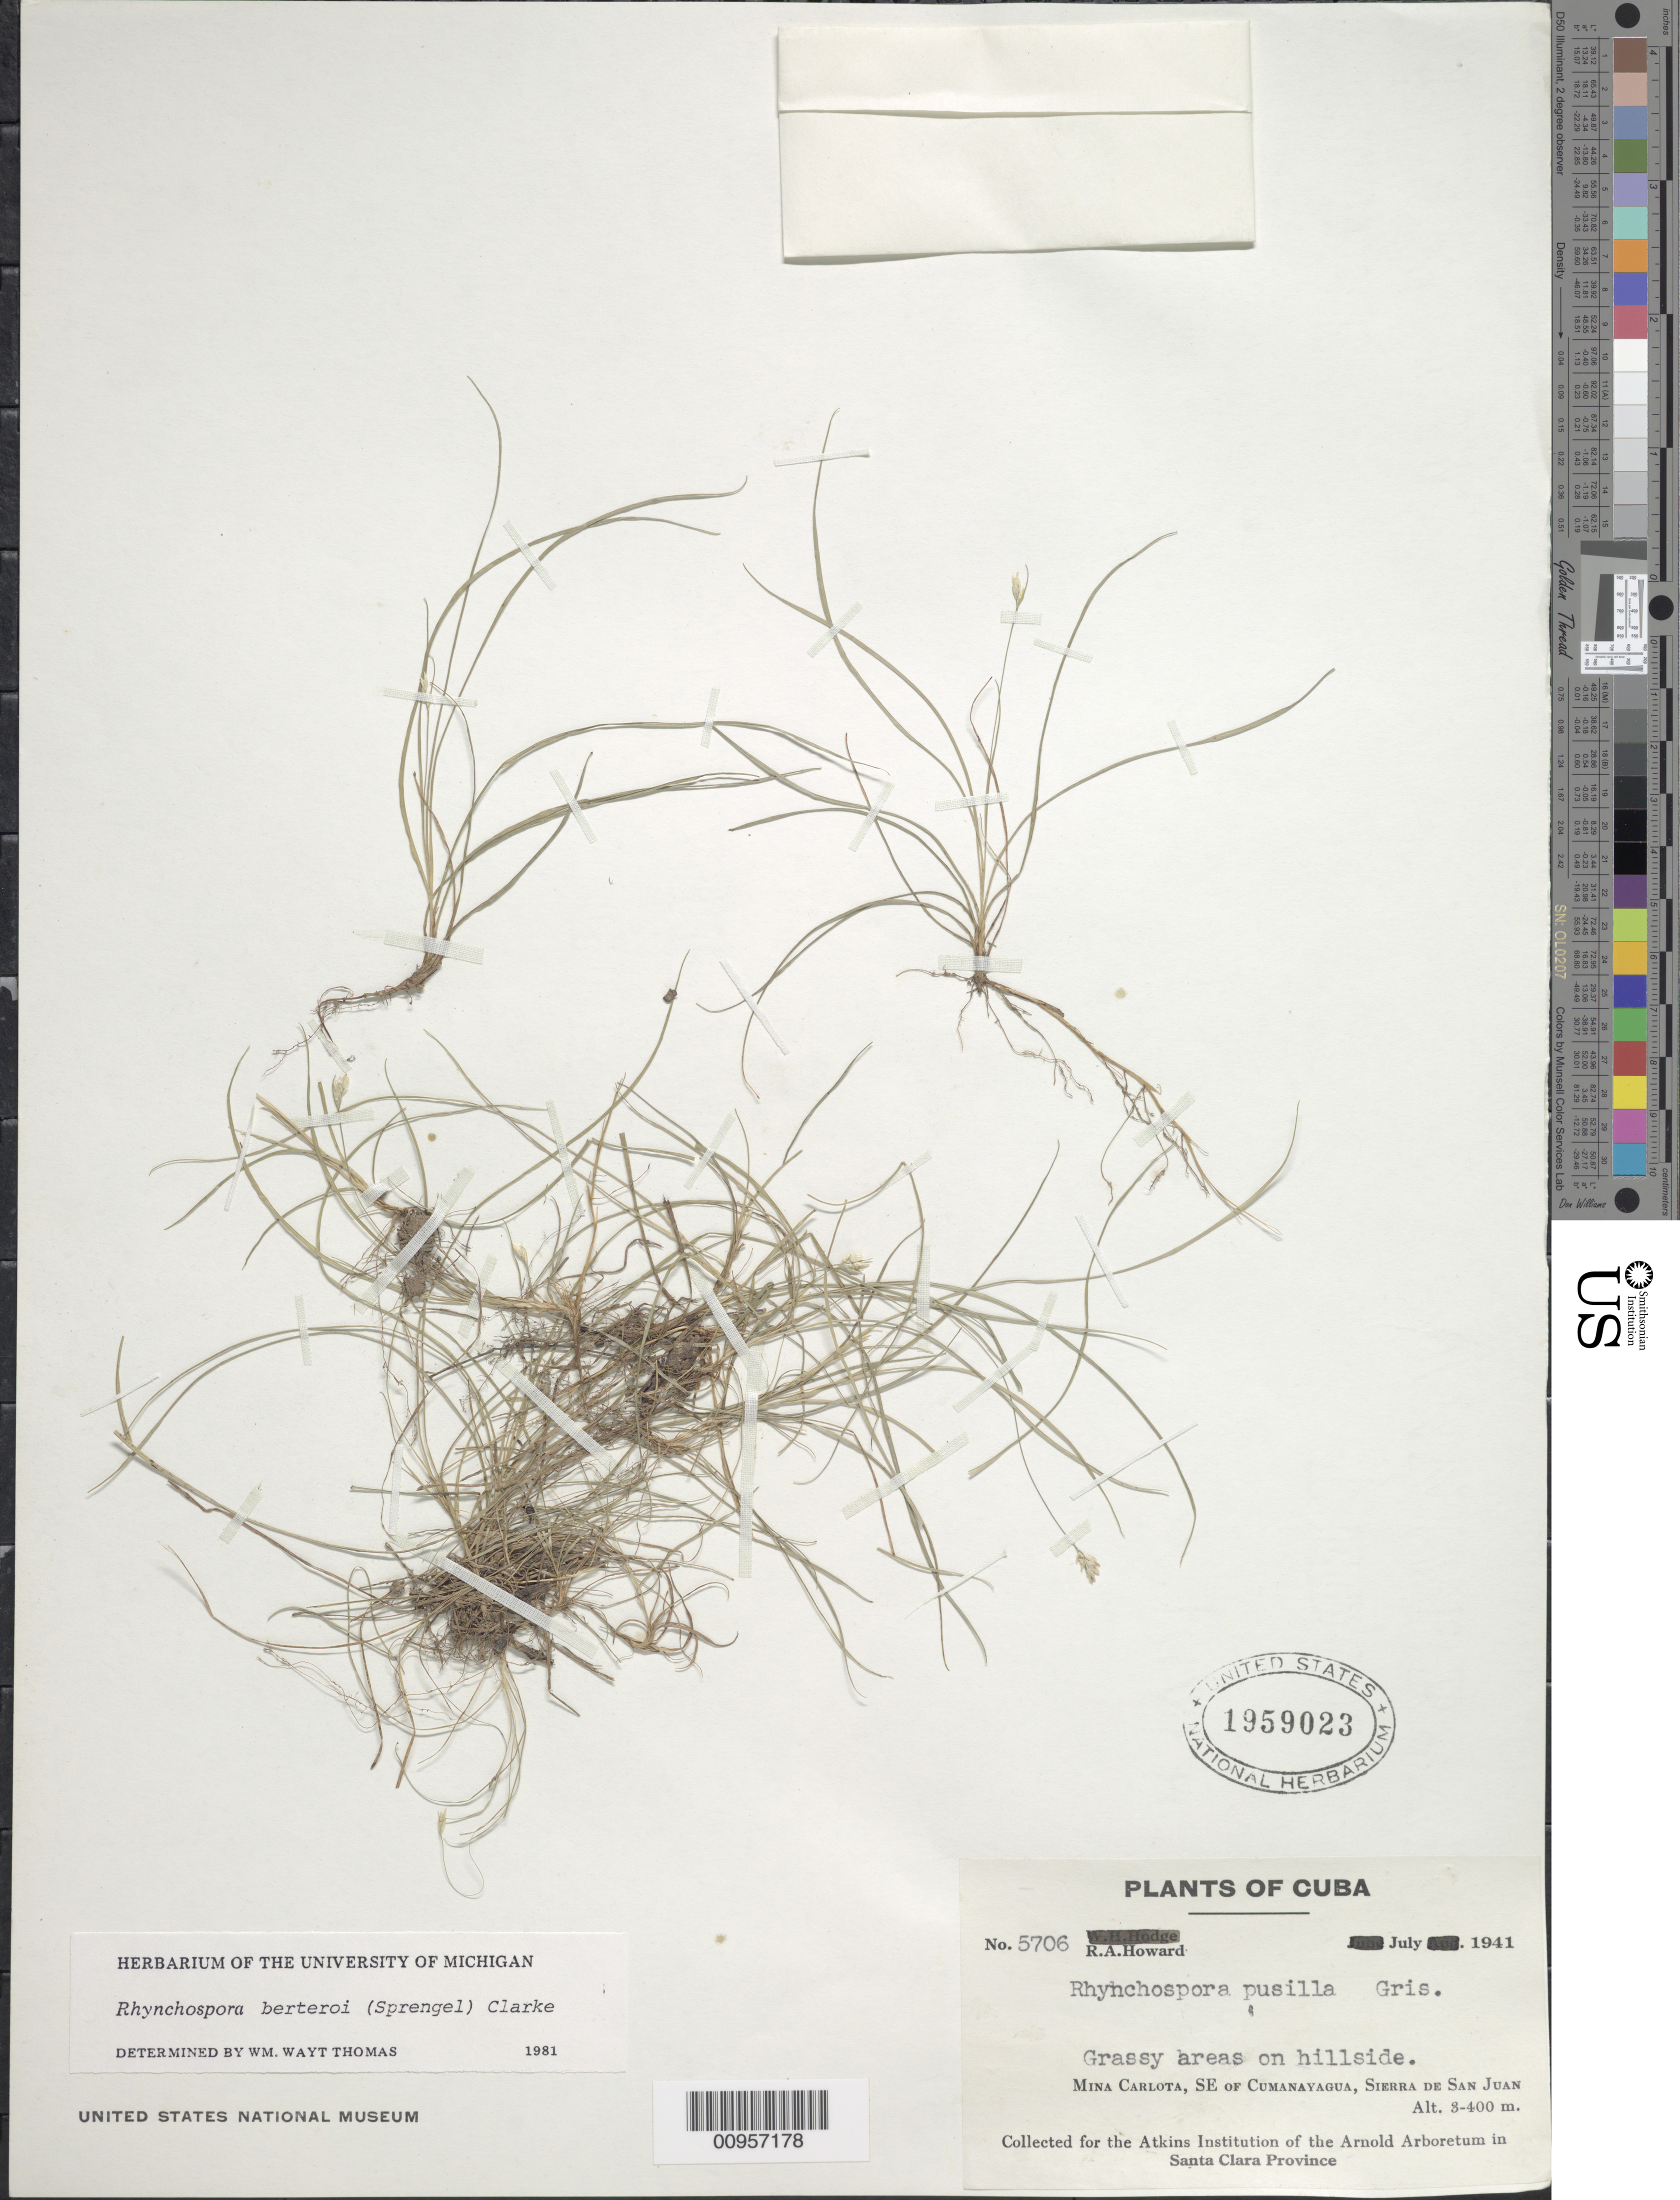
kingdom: Plantae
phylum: Tracheophyta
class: Liliopsida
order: Poales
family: Cyperaceae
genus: Rhynchospora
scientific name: Rhynchospora berteroi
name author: (Spreng.) C.B. Clarke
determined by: Thomas, W. W.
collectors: R. A. Howard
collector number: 5706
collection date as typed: Jul 1941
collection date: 1941-07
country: Cuba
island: Cuba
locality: hillside, Mina Carlota, SE of Cumanayagua, Sierra de San Juan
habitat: Grassy areas on hillside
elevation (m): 1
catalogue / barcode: US 1959023